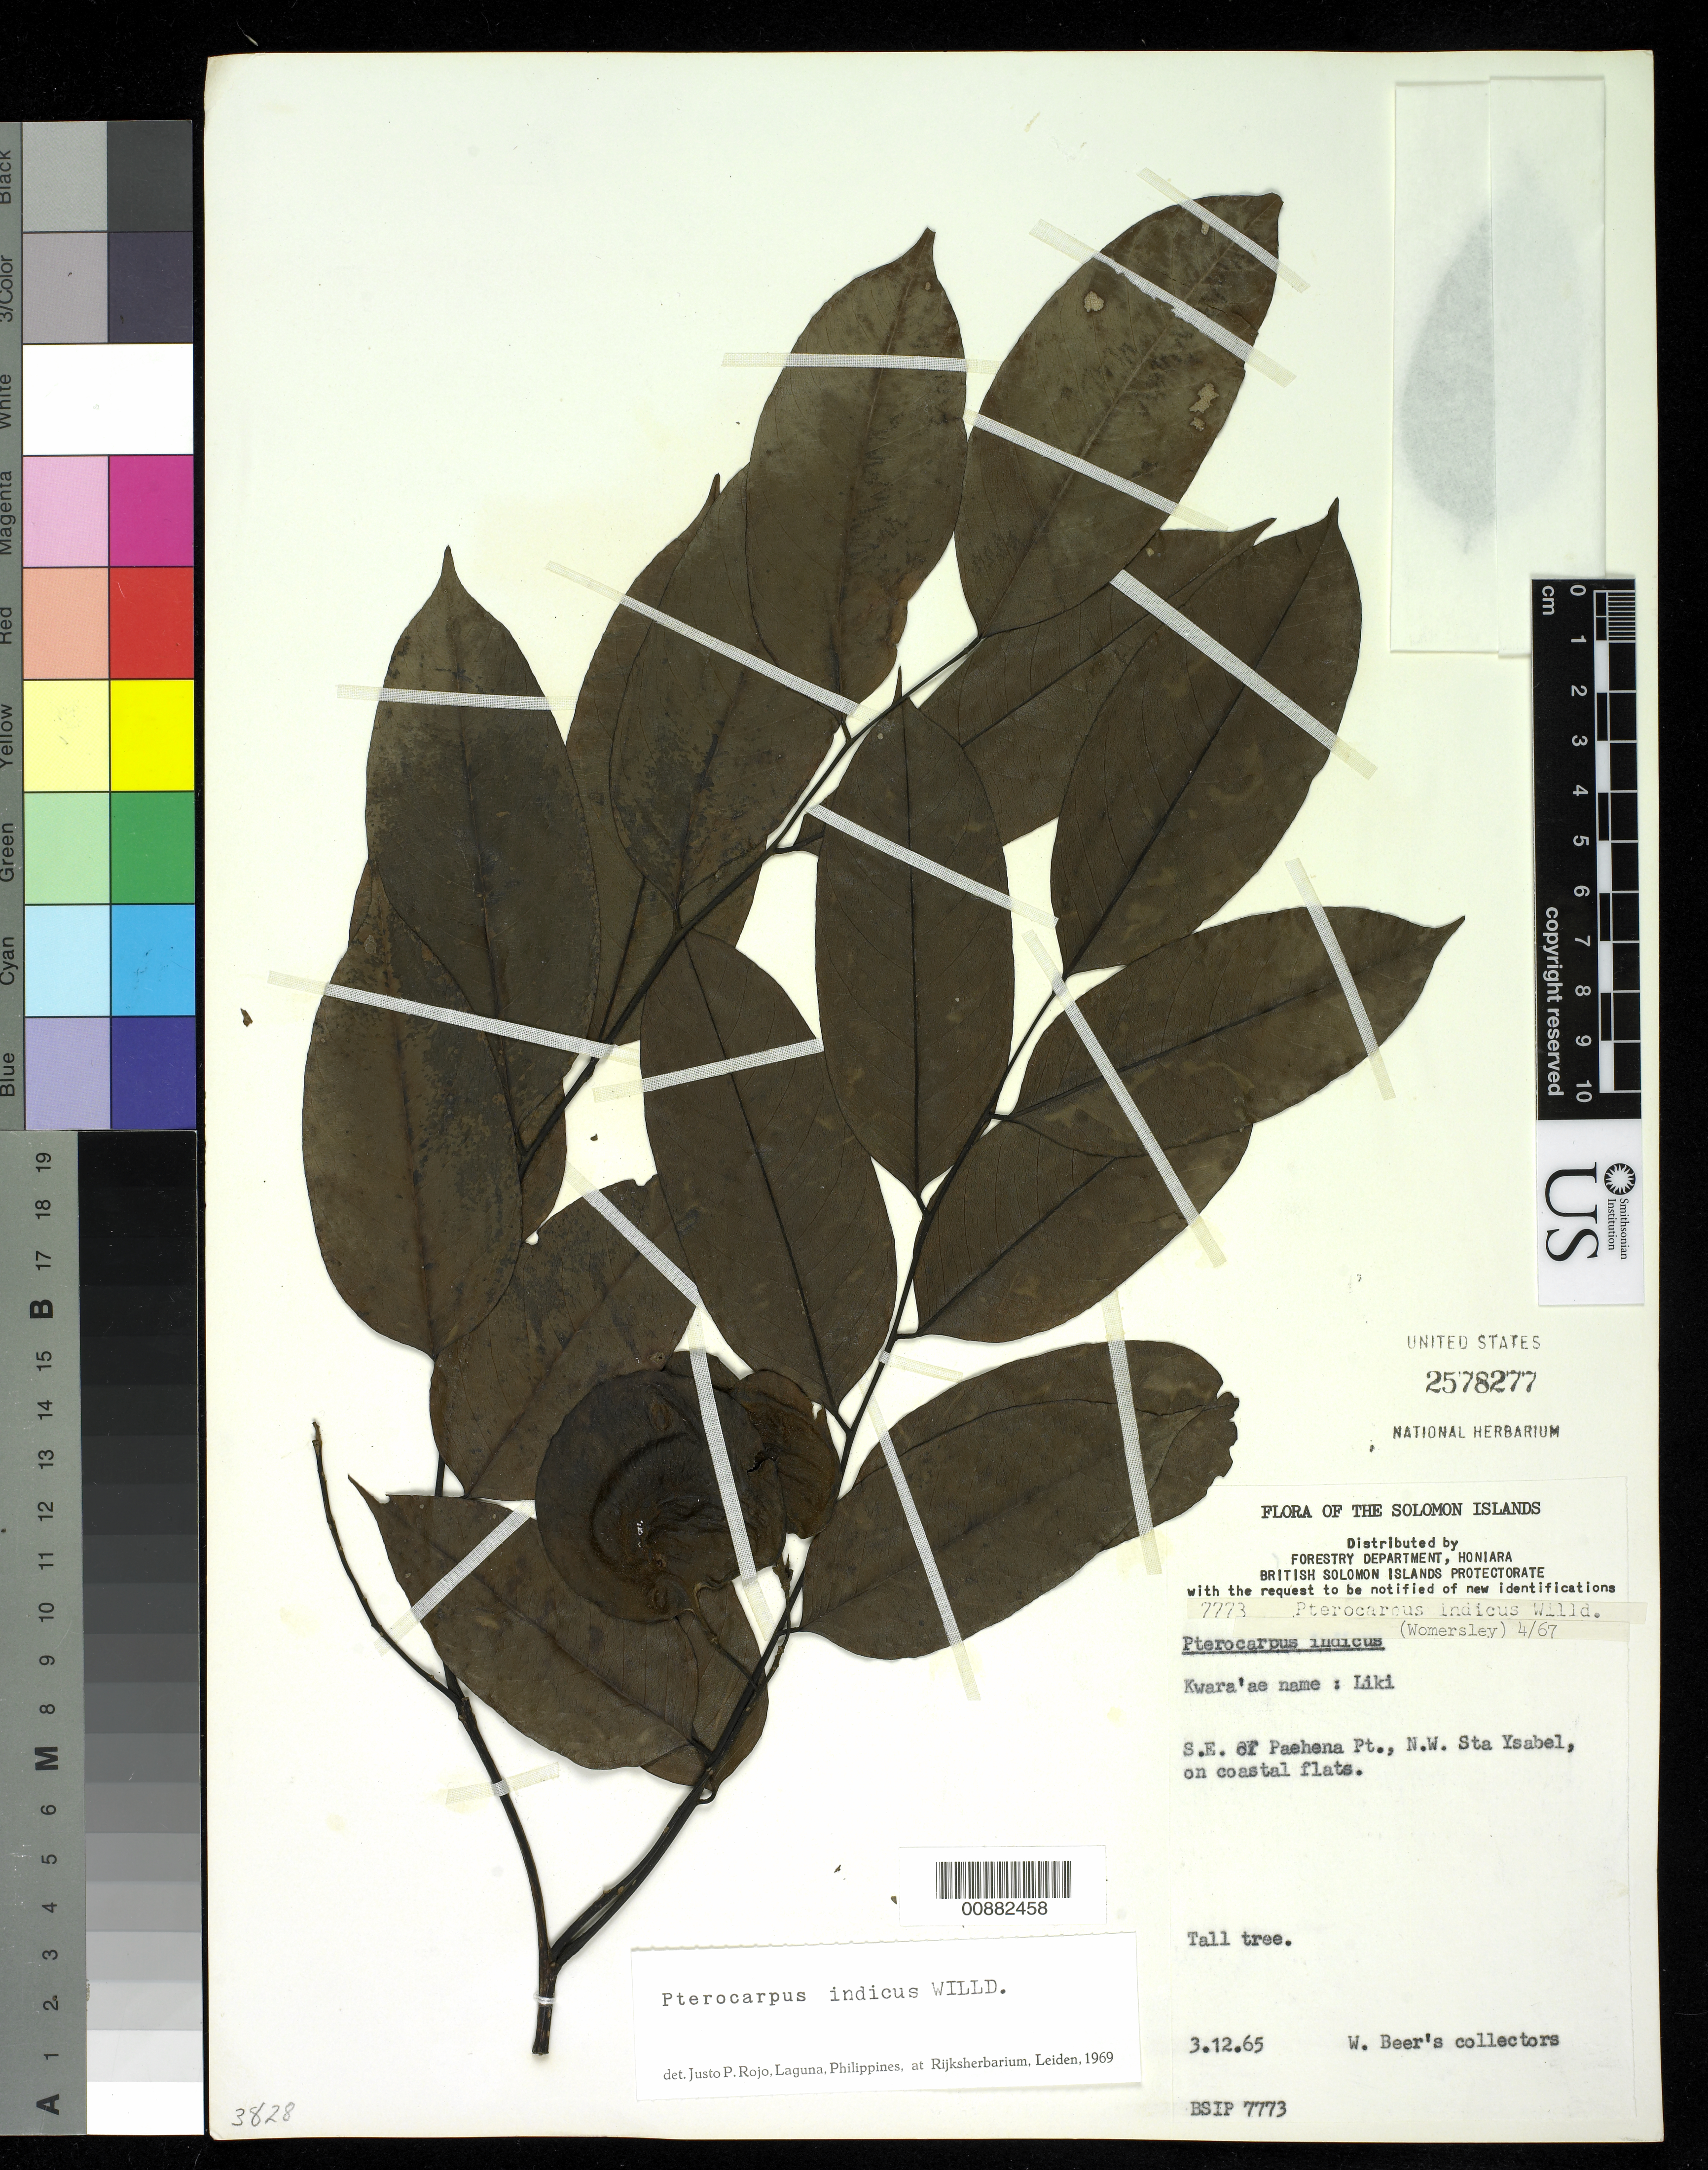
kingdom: Plantae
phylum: Tracheophyta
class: Magnoliopsida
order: Fabales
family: Fabaceae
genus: Pterocarpus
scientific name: Pterocarpus indicus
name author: Willd.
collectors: W. Beer's Collectors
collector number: BSIP 7773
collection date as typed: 12 Mar 1965 or 03 Dec 1965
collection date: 1965-03-12 or 1965-12-03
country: Solomon Islands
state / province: Isabel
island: Santa Isabel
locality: SE of Paehena Pt., NE Santa Isabel.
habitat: On coastal flat.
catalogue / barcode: US 2578277